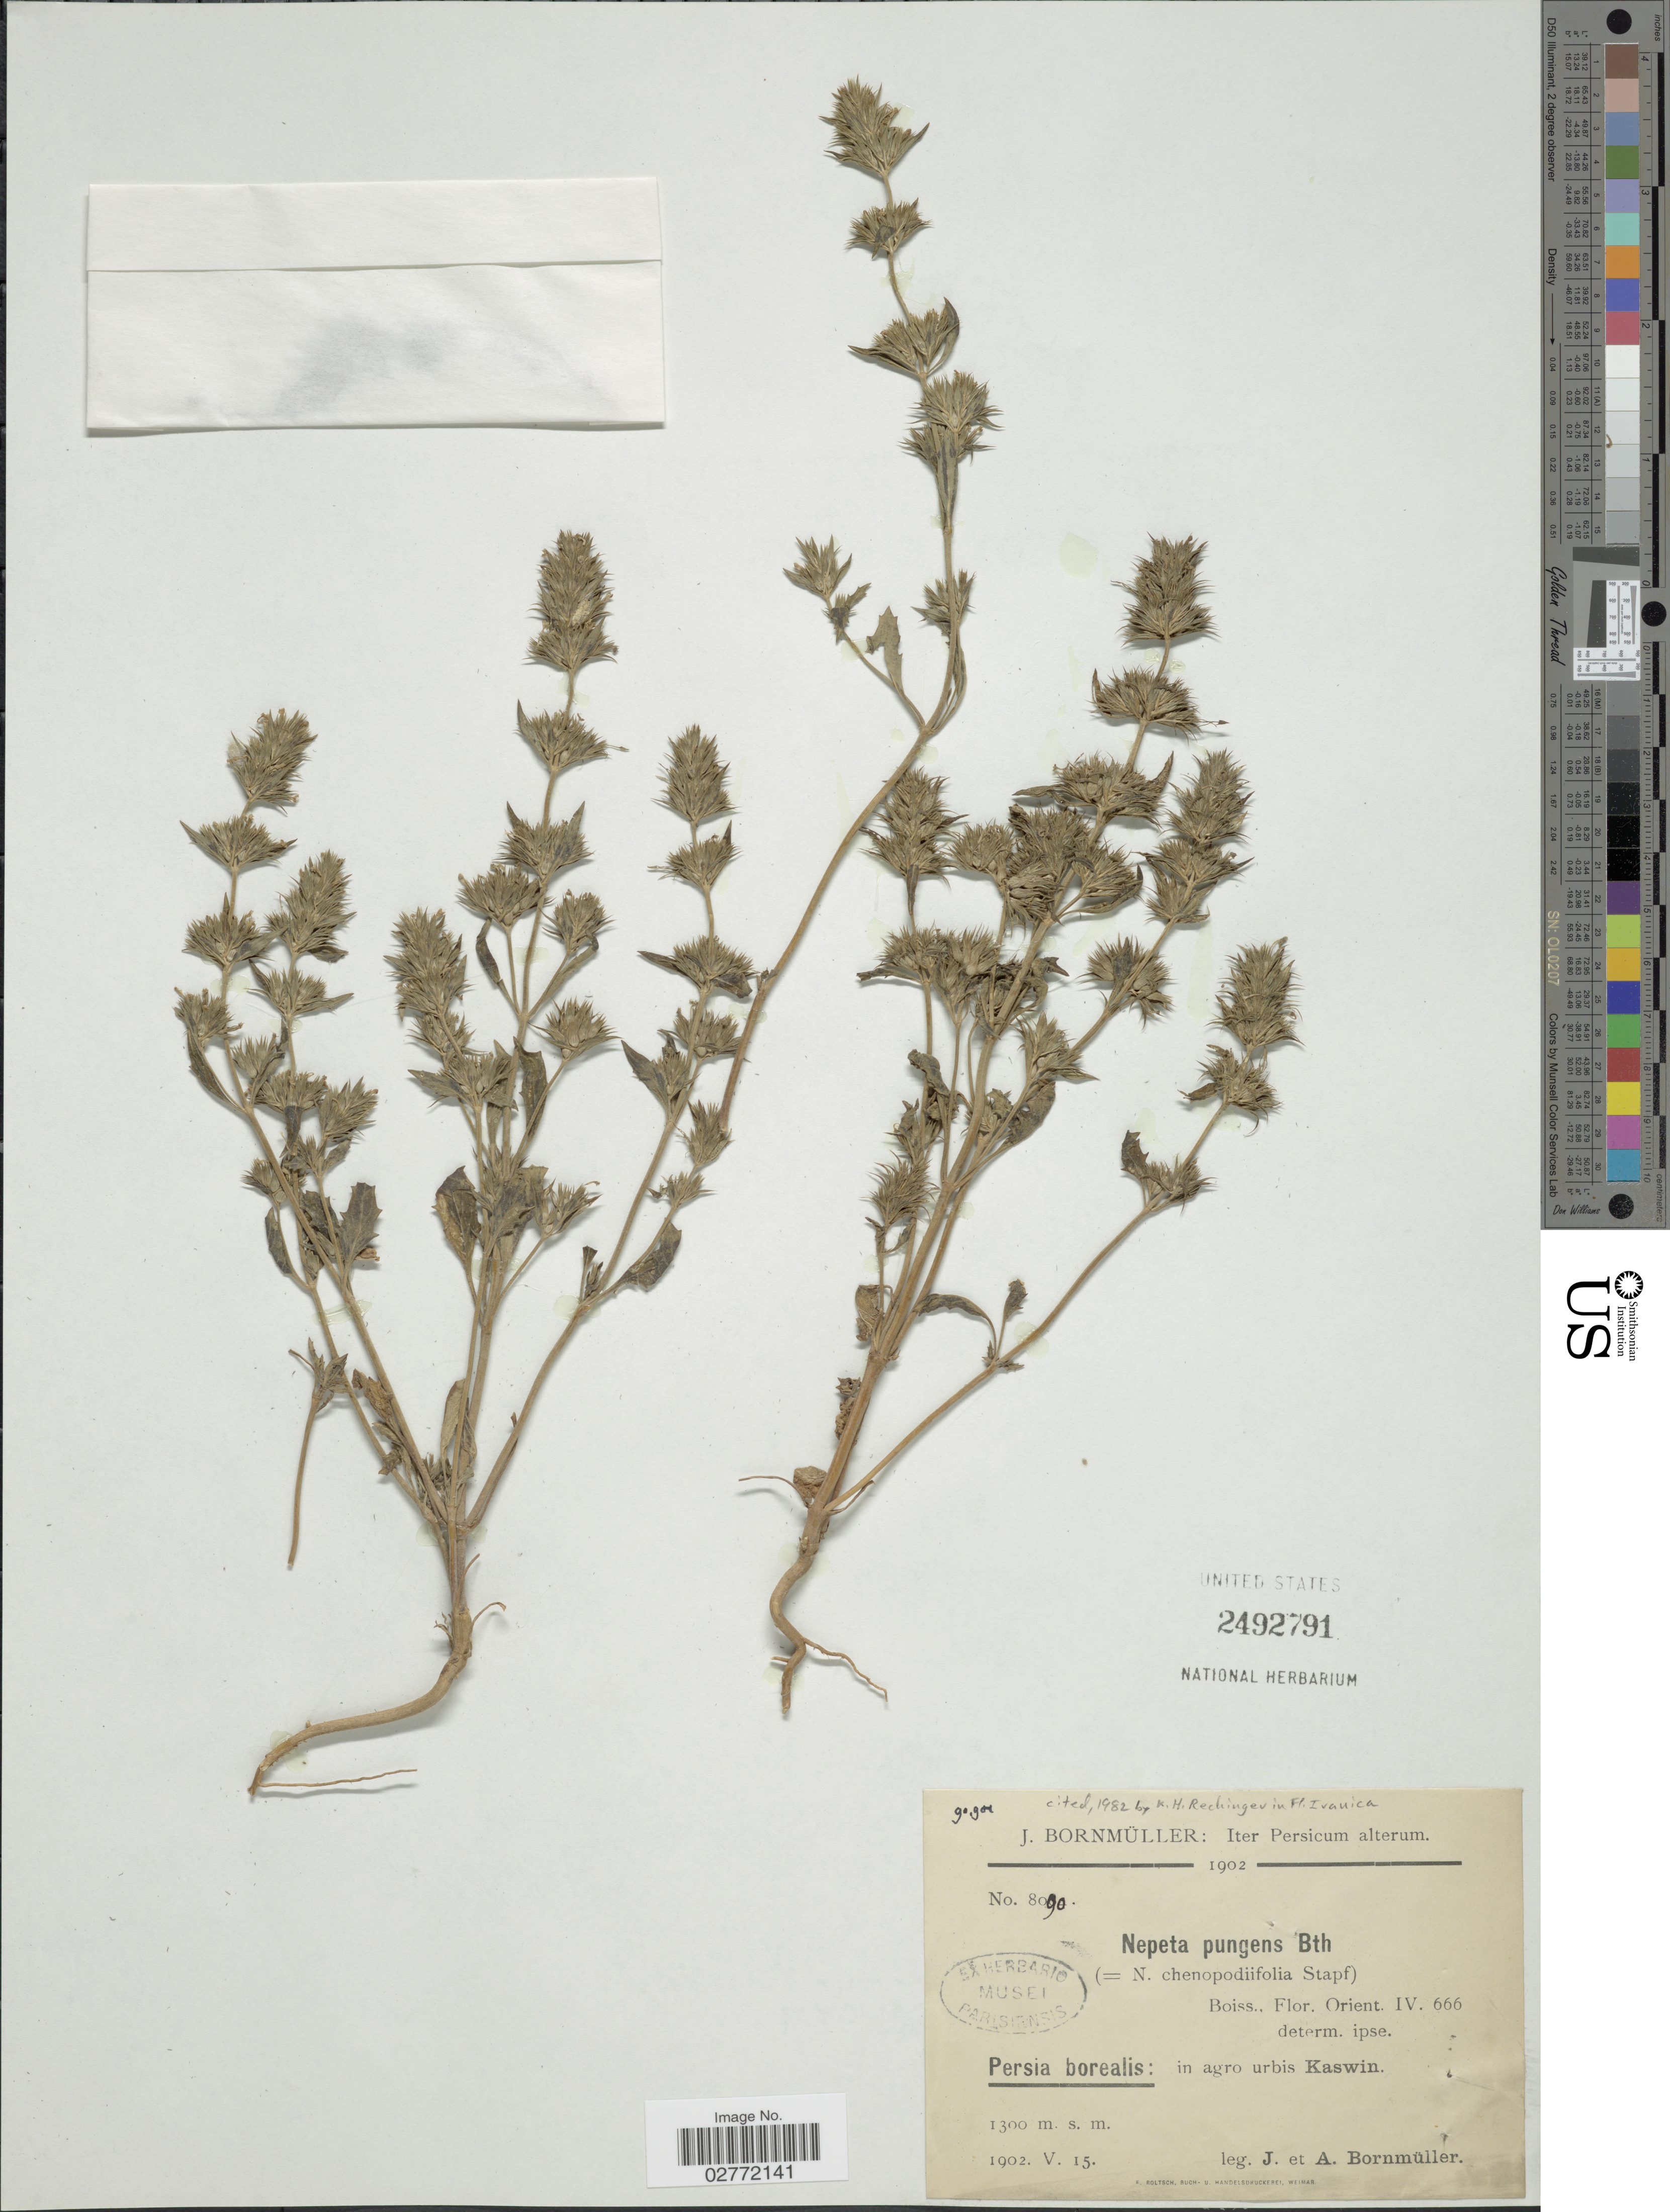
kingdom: Plantae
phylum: Tracheophyta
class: Magnoliopsida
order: Lamiales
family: Lamiaceae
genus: Nepeta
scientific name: Nepeta pungens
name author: (Bunge) Benth.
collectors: J. Bornmüller & A. Bornmüller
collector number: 8090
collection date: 1902-05-15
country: Iran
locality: Persia borealis, in agro urbis Kaswin.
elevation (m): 1300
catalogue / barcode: US 2492791